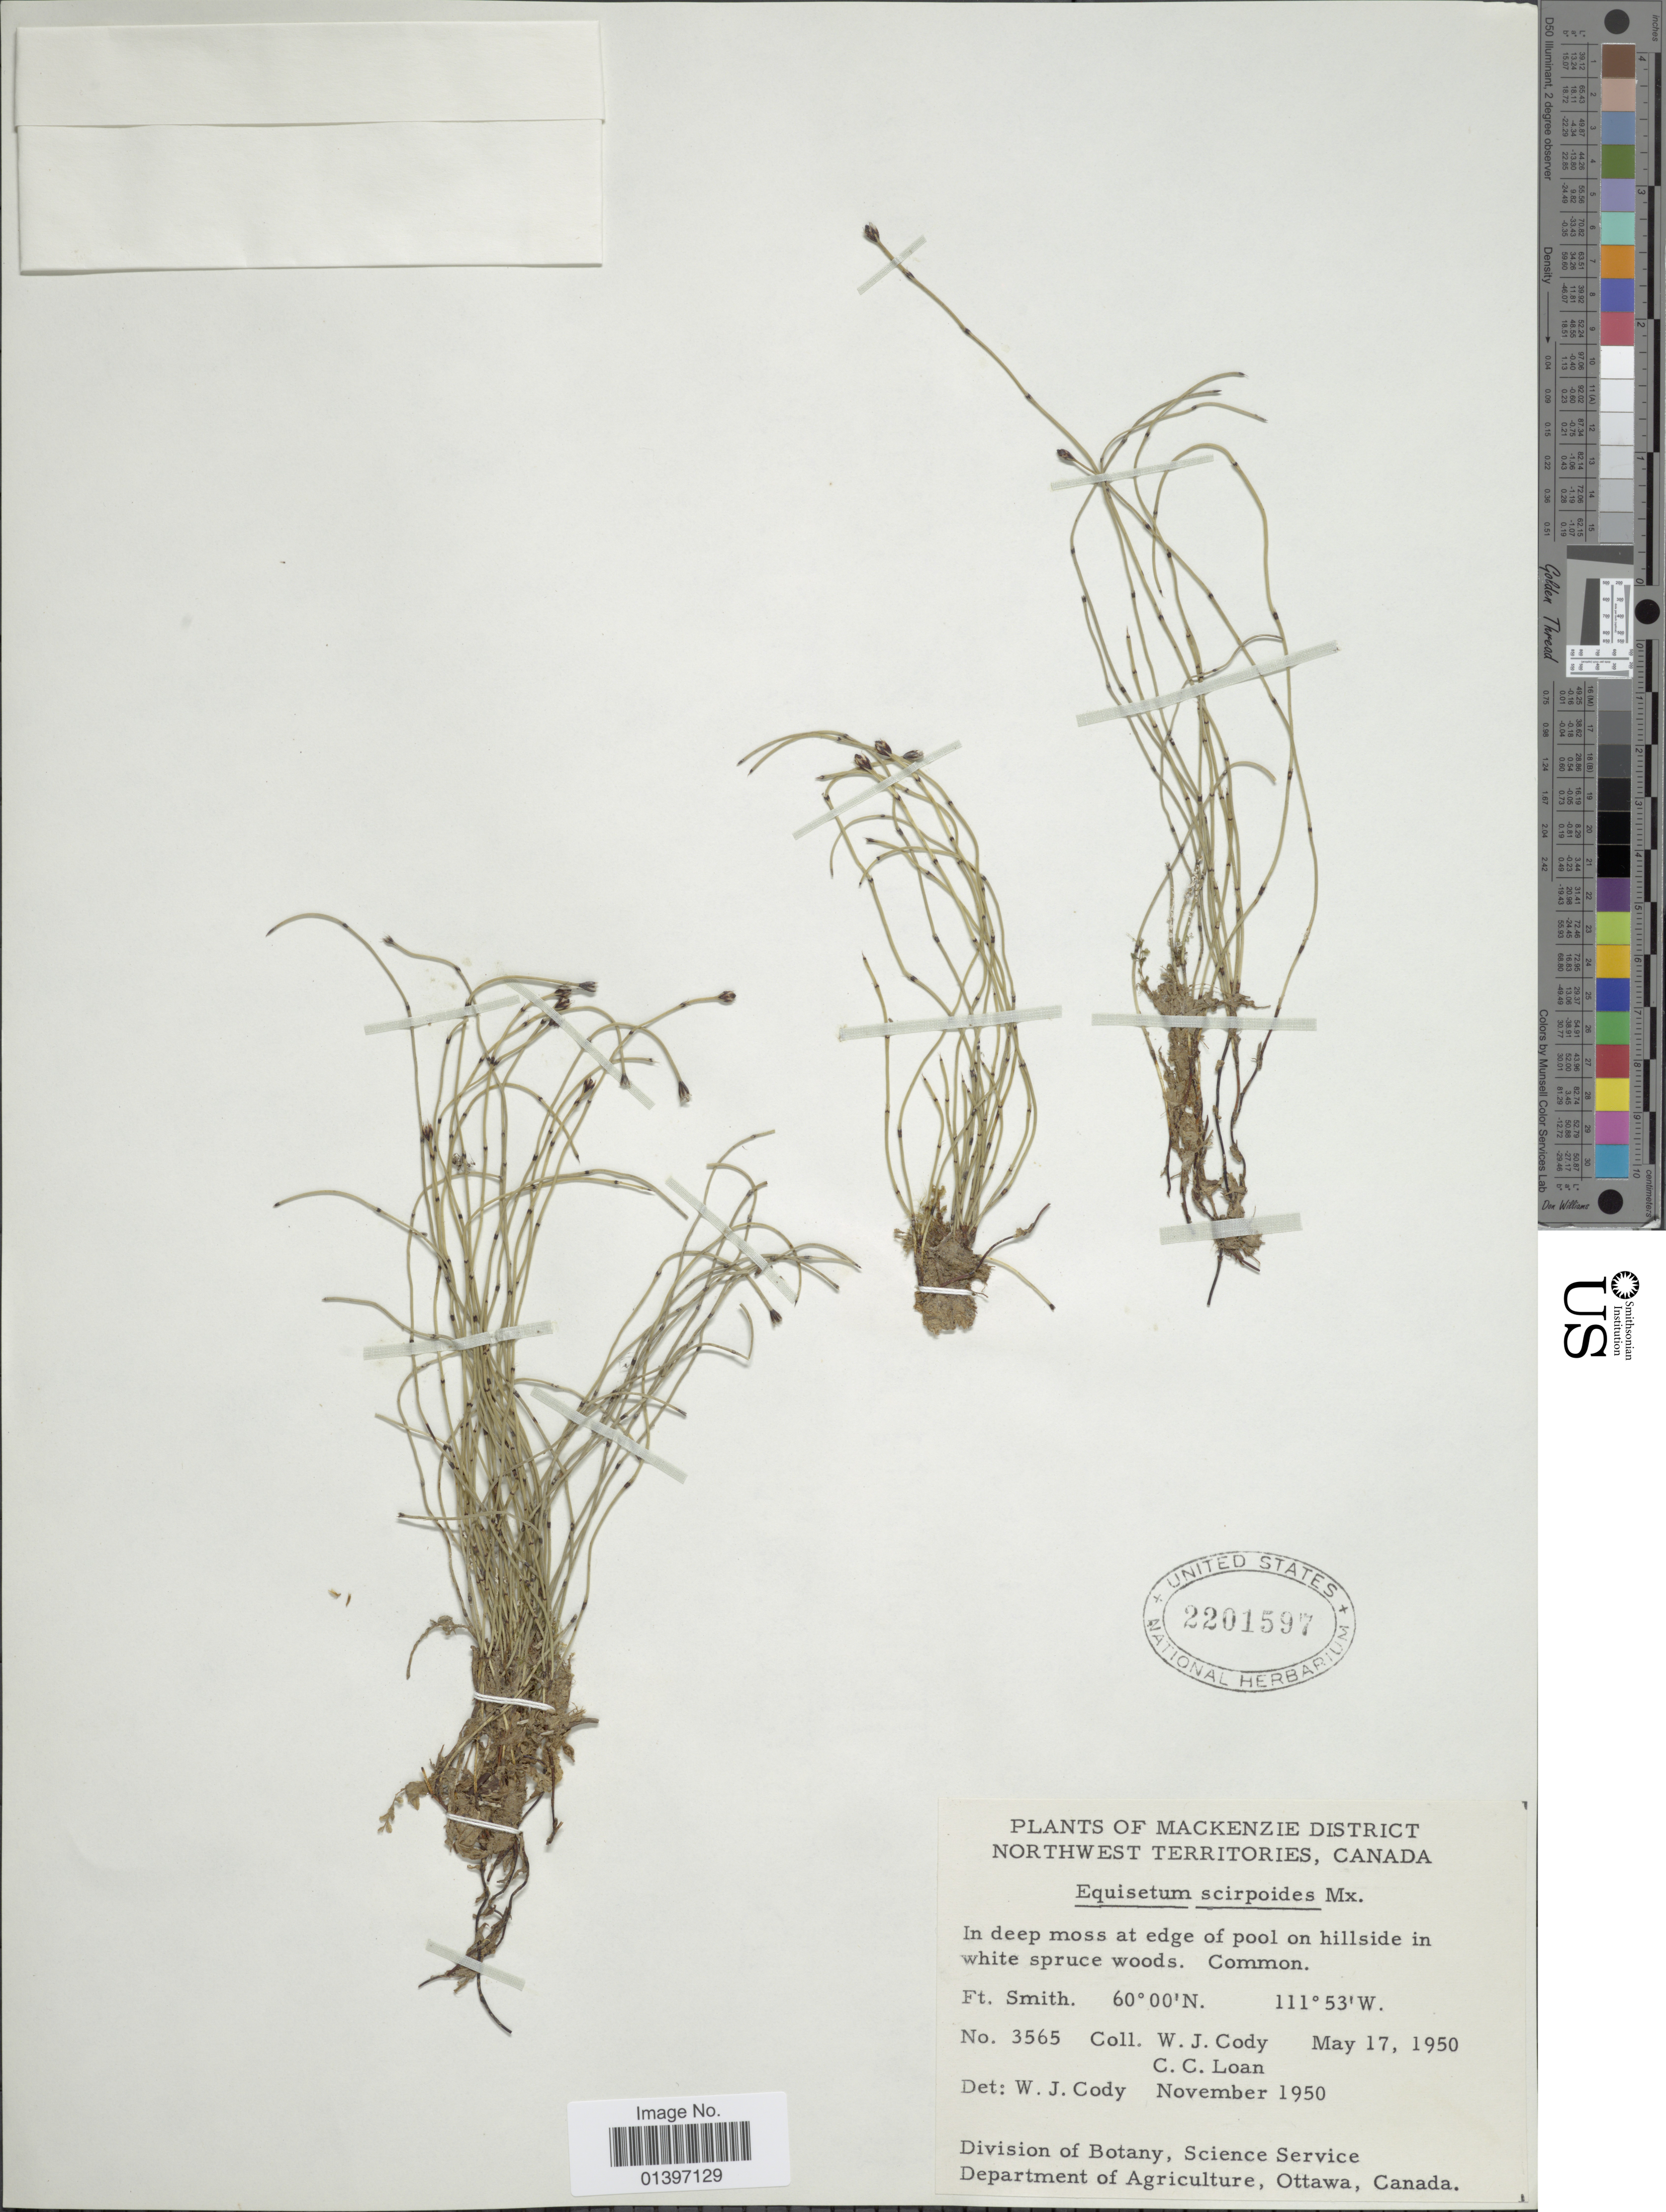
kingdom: Plantae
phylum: Tracheophyta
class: Polypodiopsida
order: Equisetales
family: Equisetaceae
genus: Equisetum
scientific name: Equisetum scirpoides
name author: Michx.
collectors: W. Cody & C. Loan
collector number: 3565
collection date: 1950-05-17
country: Canada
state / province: Northwest Territories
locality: Mackenzie District, in deep moss at edge of pool on hillside in white spruce woods, Ft. Smith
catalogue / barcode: US 2201597